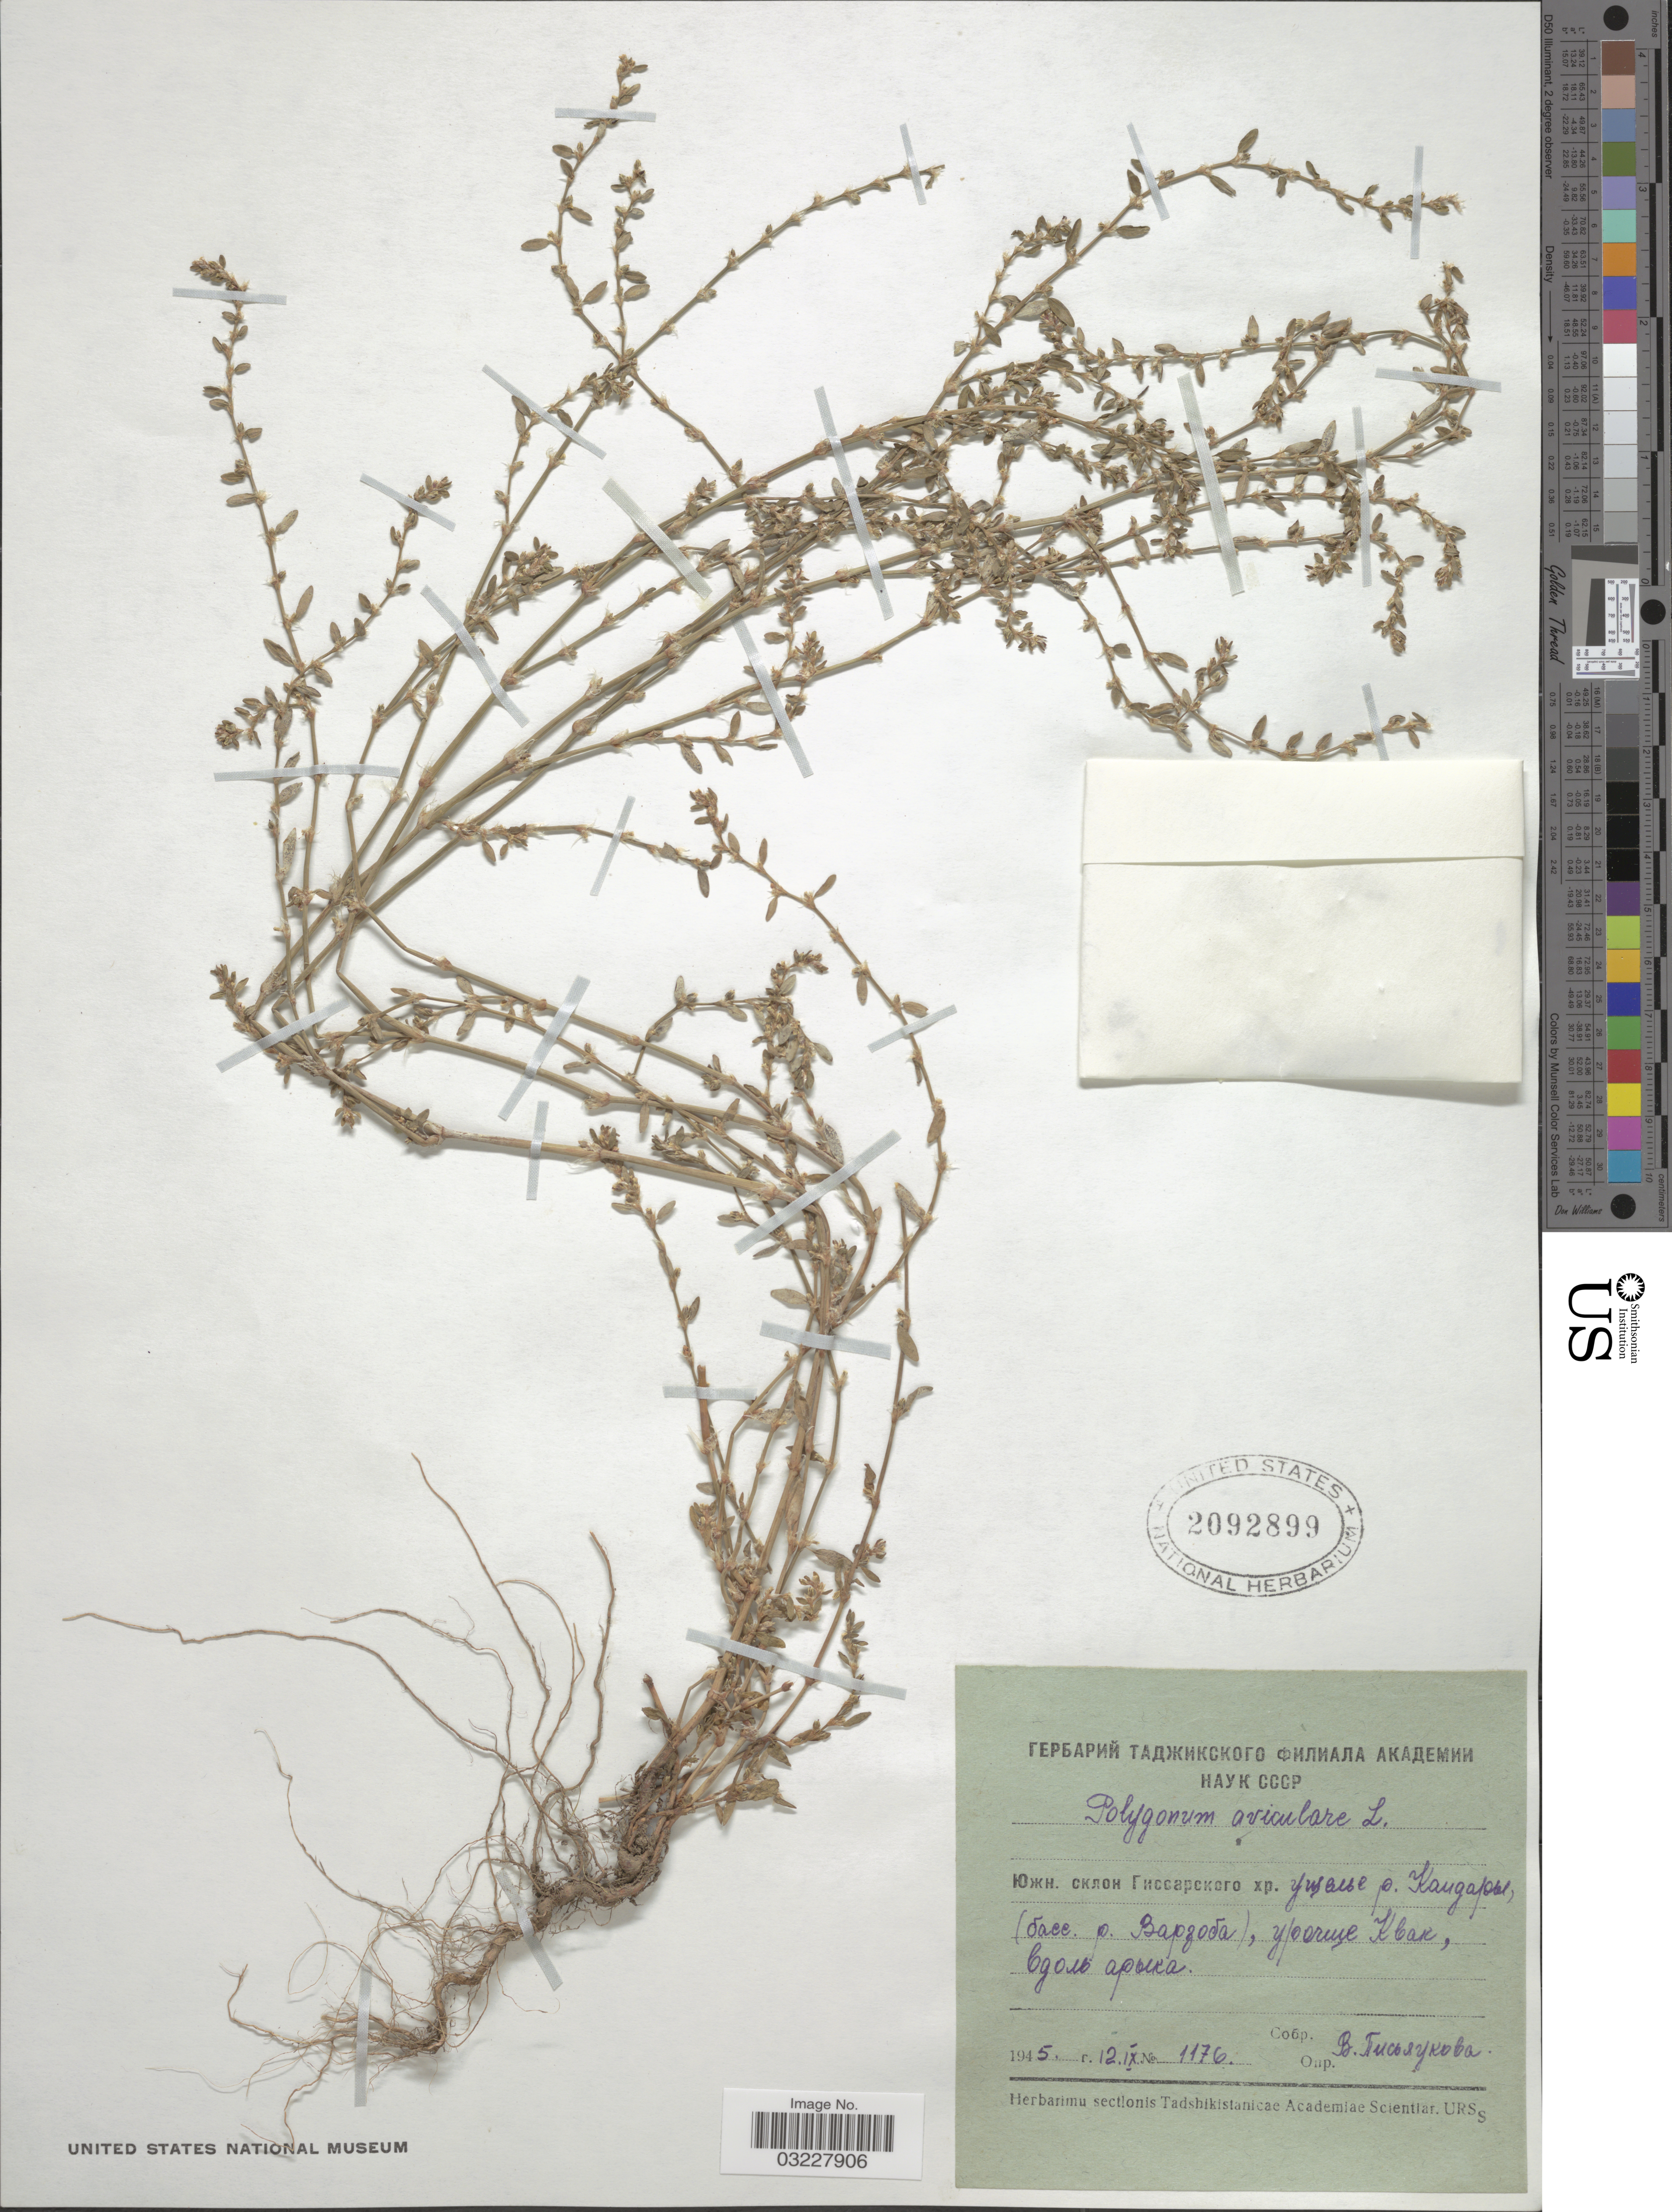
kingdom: Plantae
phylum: Tracheophyta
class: Magnoliopsida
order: Caryophyllales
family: Polygonaceae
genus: Polygonum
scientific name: Polygonum aviculare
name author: L.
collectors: V. Pisyaukova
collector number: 1176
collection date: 1945-09-12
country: Tajikistan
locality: Gissar Range, Gorge of River Kondara, basin of River Varzoba, Urochishe Kvak.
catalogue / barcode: US 2092899